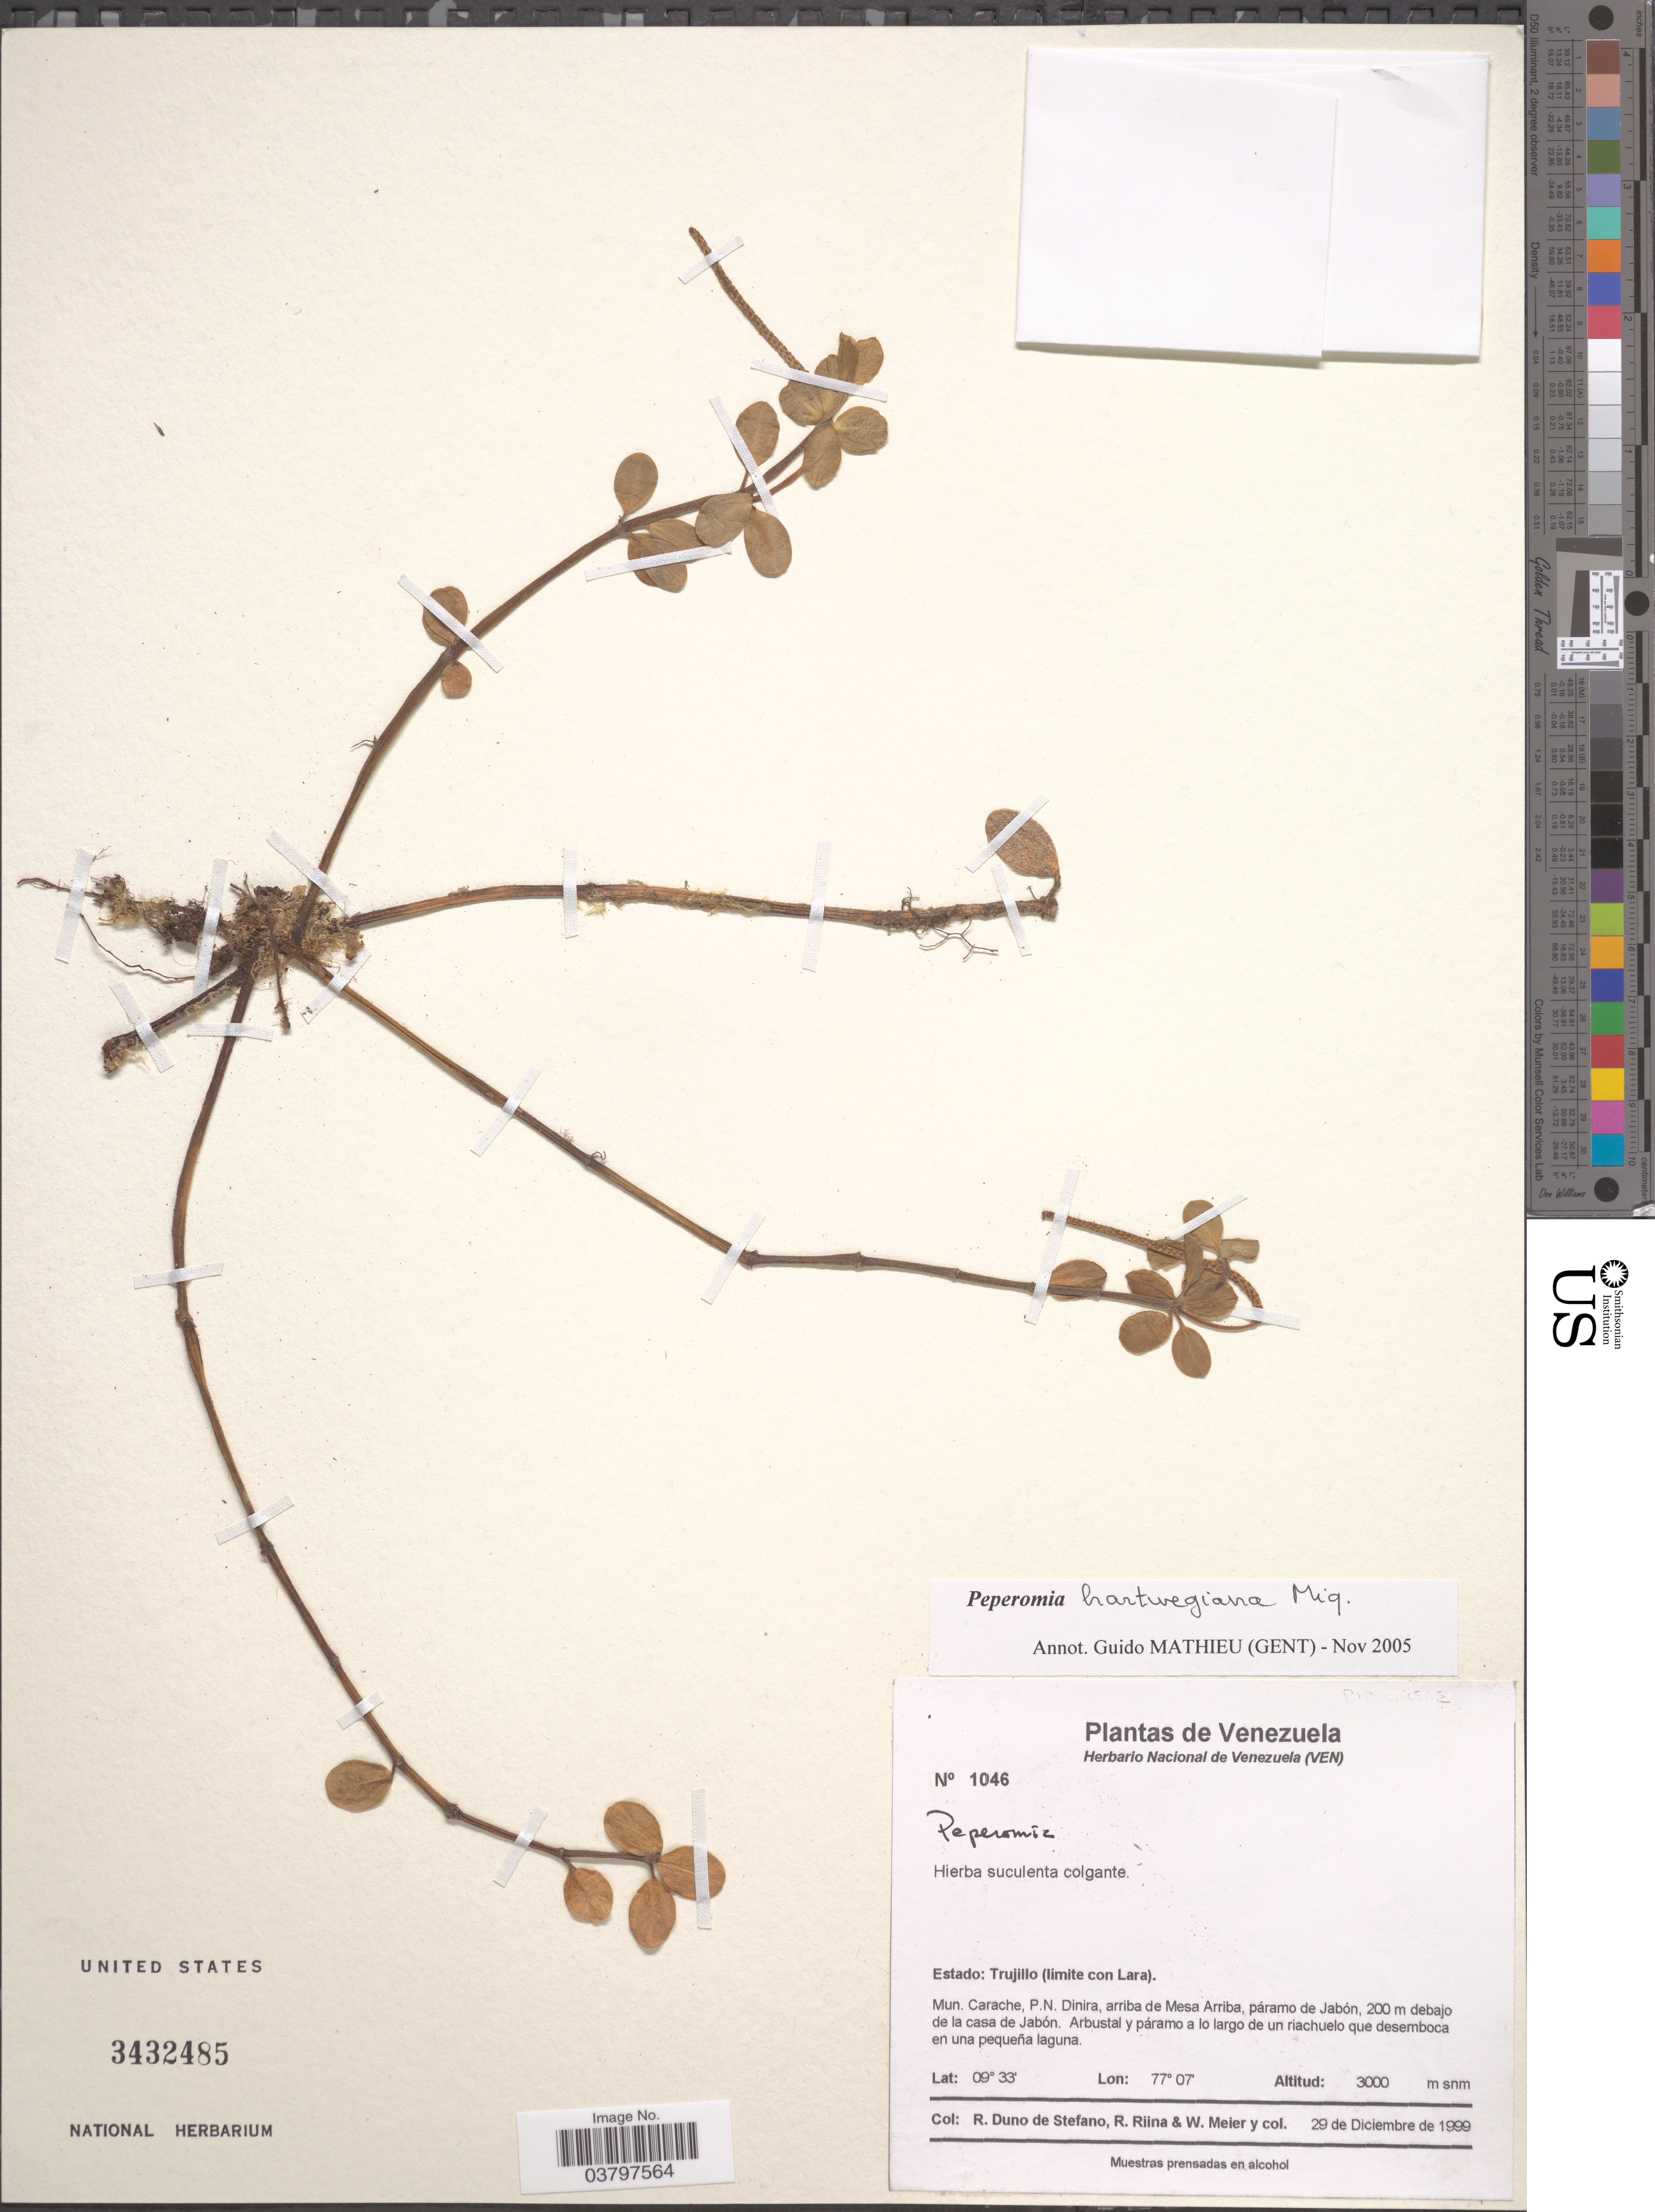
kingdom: Plantae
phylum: Tracheophyta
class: Magnoliopsida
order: Piperales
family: Piperaceae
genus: Peperomia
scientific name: Peperomia hartwegiana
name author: Miq.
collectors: R. Duno de Stefano, R. Riina, W. Meier & et al.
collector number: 1046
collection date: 1999-12-29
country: Venezuela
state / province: Trujillo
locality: Estado: Trujillo (límite con Lara). Mun. Carache, P.N. Dinira, arriba de Mesa Arriba, páramo de Jabón, 200 m debajo de la casa de Jabón.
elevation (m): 3000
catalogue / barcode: US 3432485